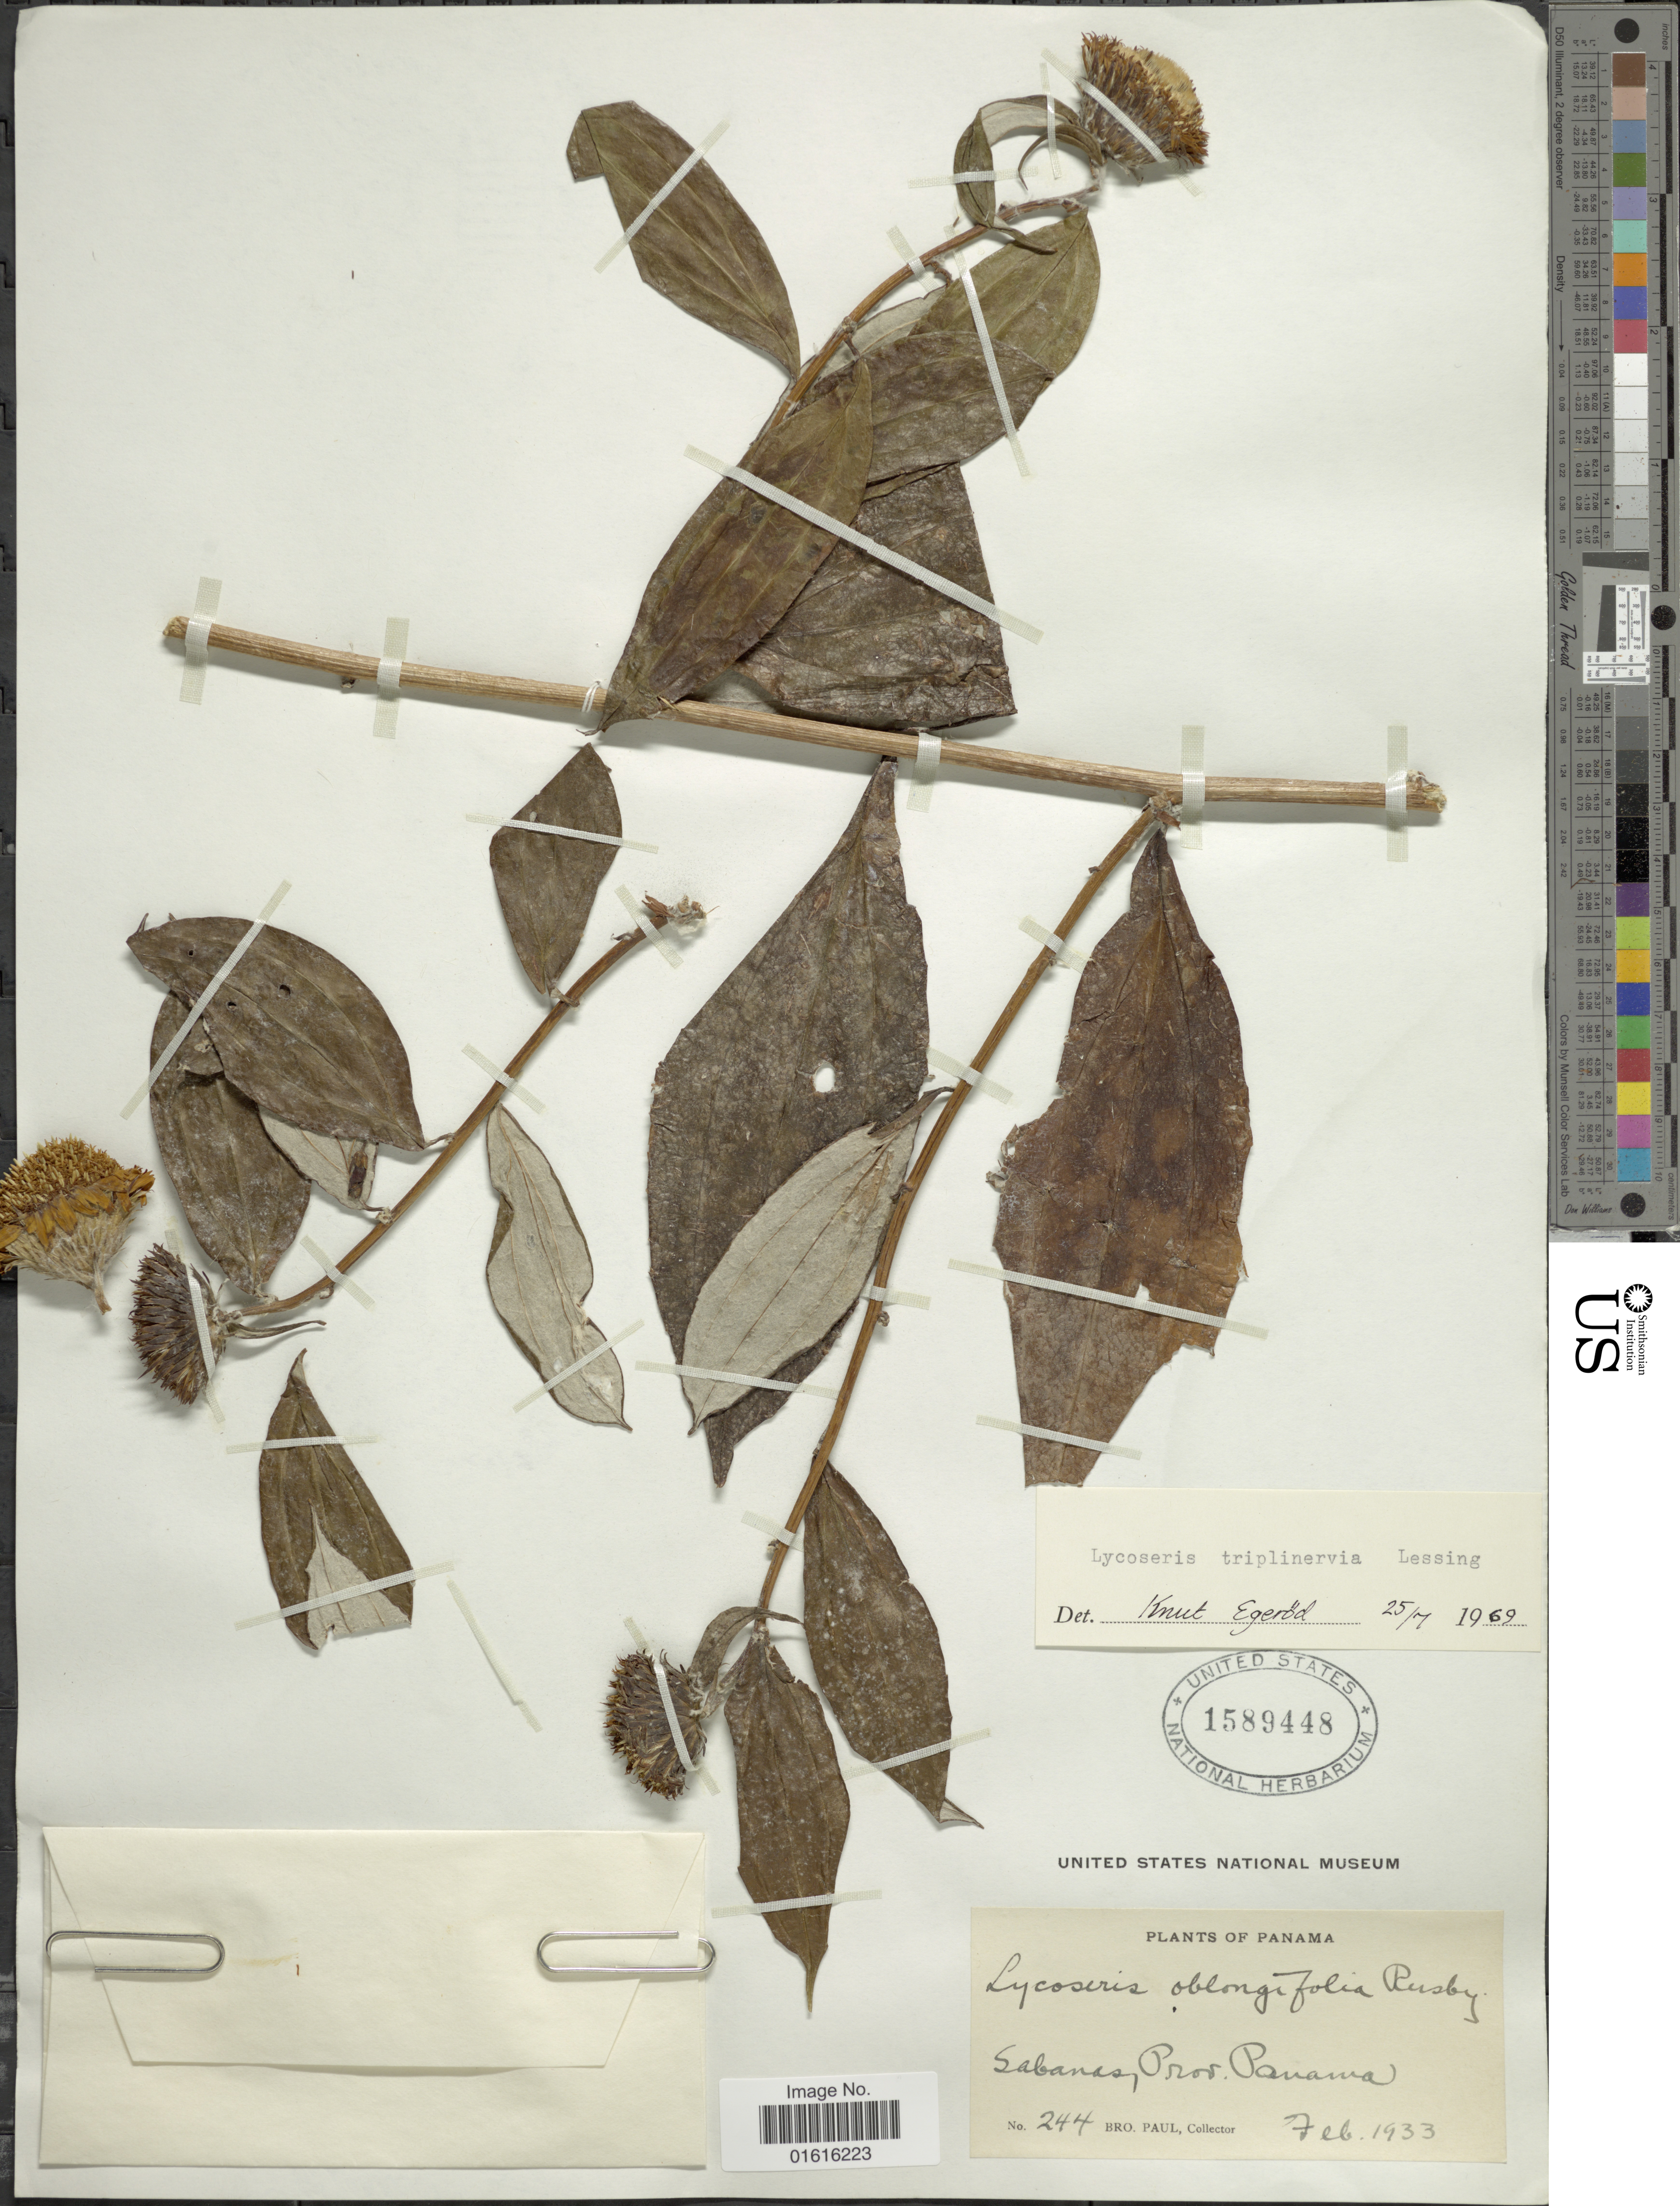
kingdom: Plantae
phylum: Tracheophyta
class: Magnoliopsida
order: Asterales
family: Asteraceae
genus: Lycoseris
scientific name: Lycoseris triplinervia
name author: Less.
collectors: B. Paul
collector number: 244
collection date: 1933-02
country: Panama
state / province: Panamá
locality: Panama, Sabanas, Prov. Panama.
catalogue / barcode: US 1589448